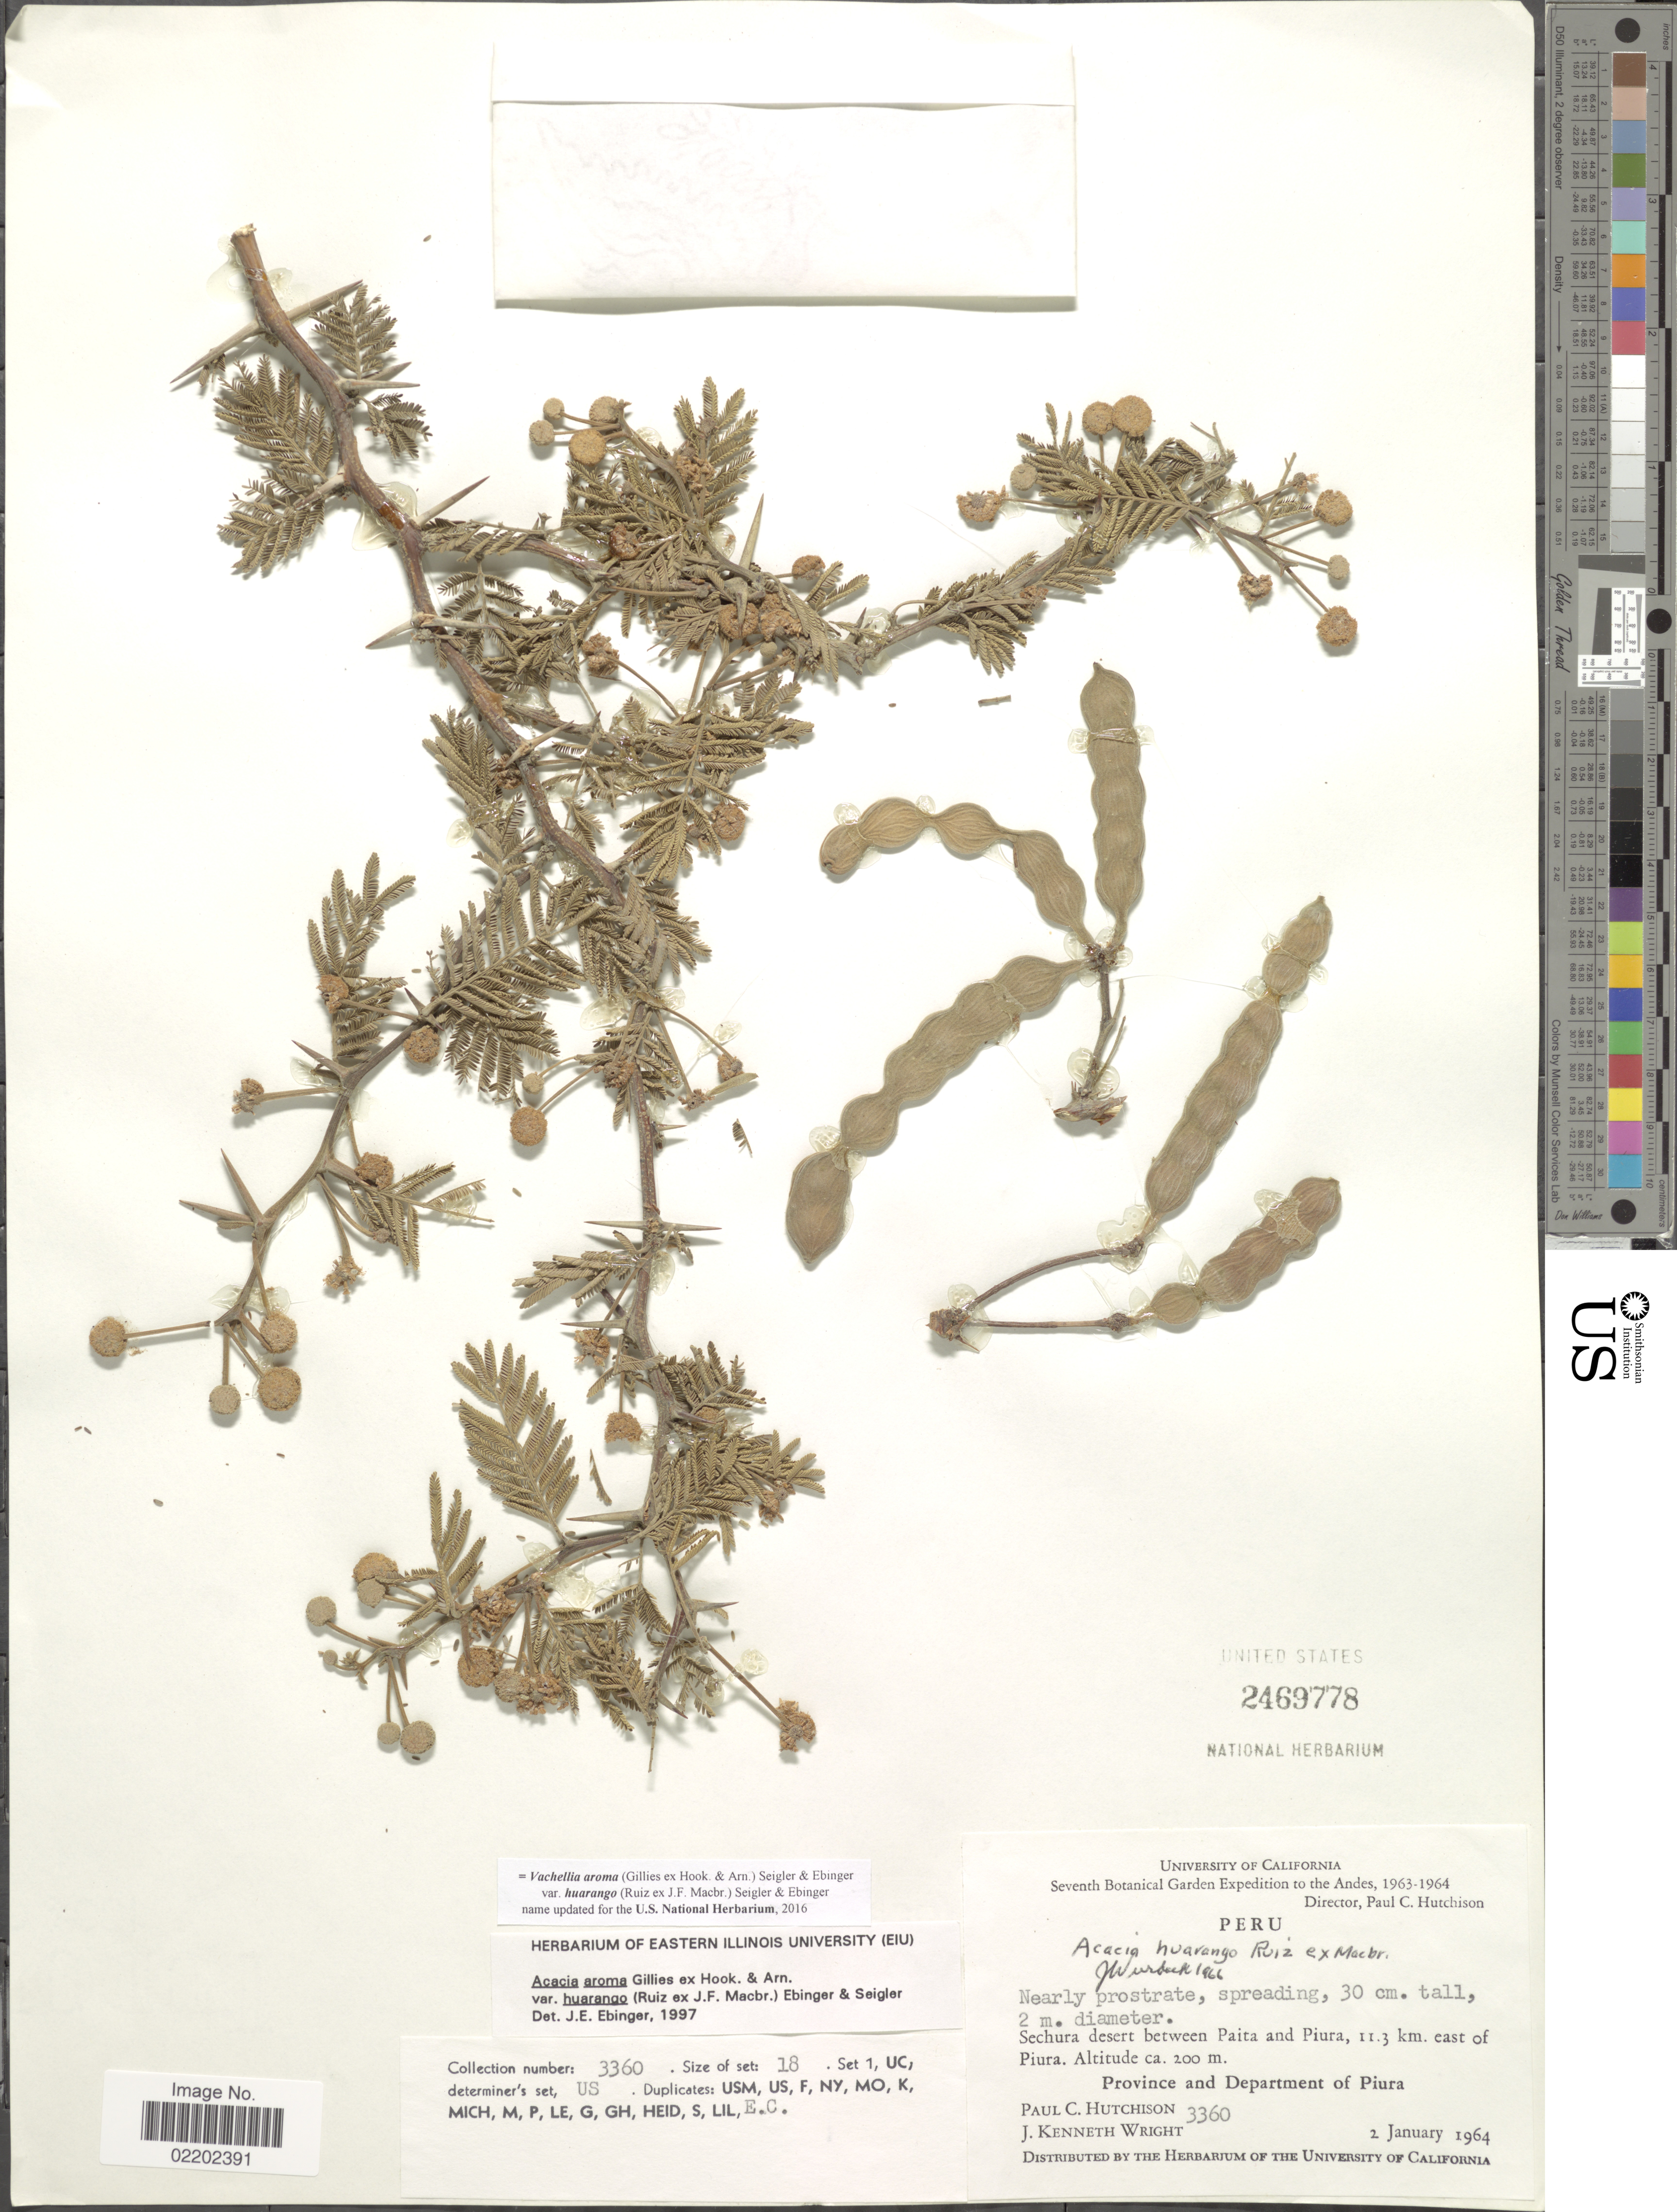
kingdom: Plantae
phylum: Tracheophyta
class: Magnoliopsida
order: Fabales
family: Fabaceae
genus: Vachellia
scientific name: Vachellia aroma var. huarango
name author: (Ruiz ex J.F. Macbr.) Seigler & Ebinger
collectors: P. C. Hutchison & J. K. Wright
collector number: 3360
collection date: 1964-01-02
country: Peru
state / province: Piura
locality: Sechura desert between Paita and Piura, 11.3 km east of Piura, Province of Department of Piura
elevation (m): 200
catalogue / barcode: US 2469778